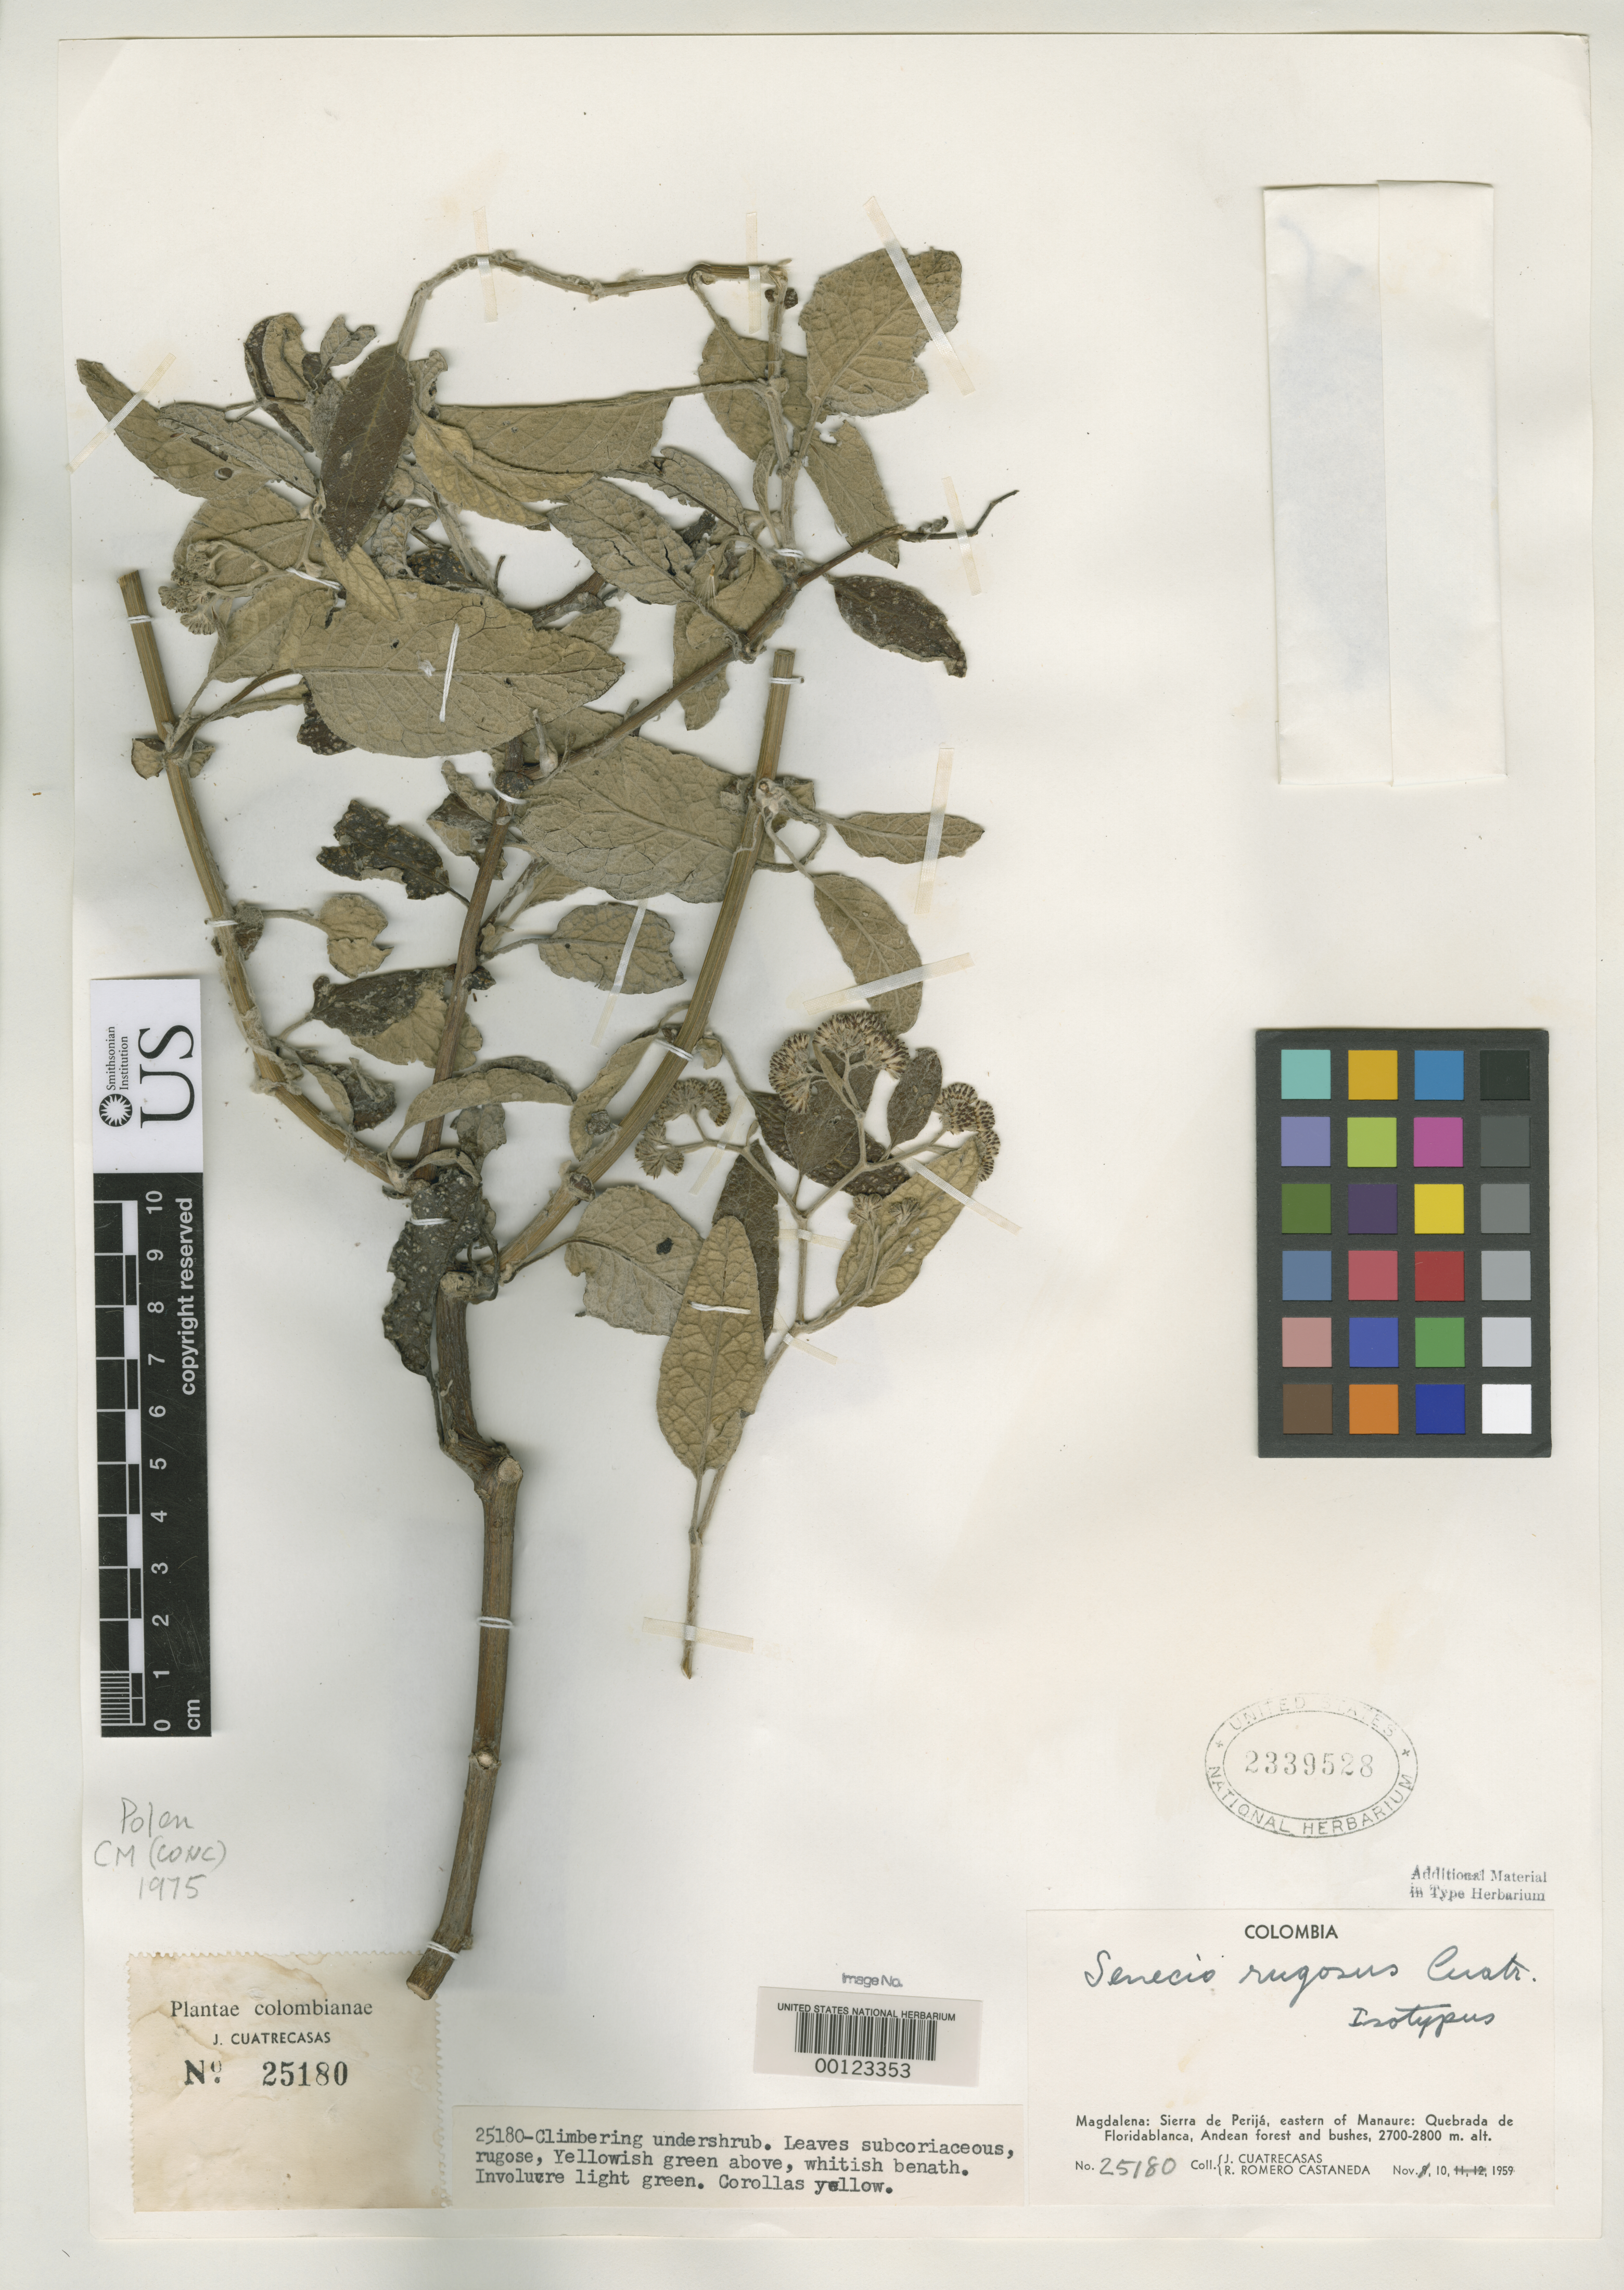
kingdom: Plantae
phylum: Tracheophyta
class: Magnoliopsida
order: Asterales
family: Asteraceae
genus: Senecio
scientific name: Senecio rugosus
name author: Cuatrec.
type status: Isotype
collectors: J. Cuatrecasas & R. Romero Castañeda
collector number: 25180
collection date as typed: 10 Nov 1959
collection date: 1959-11-10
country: Colombia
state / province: Magdalena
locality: Sierra de Perija, eastern of Manaure: Quebrada de Floridablanca.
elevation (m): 2700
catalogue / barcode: US 2339528